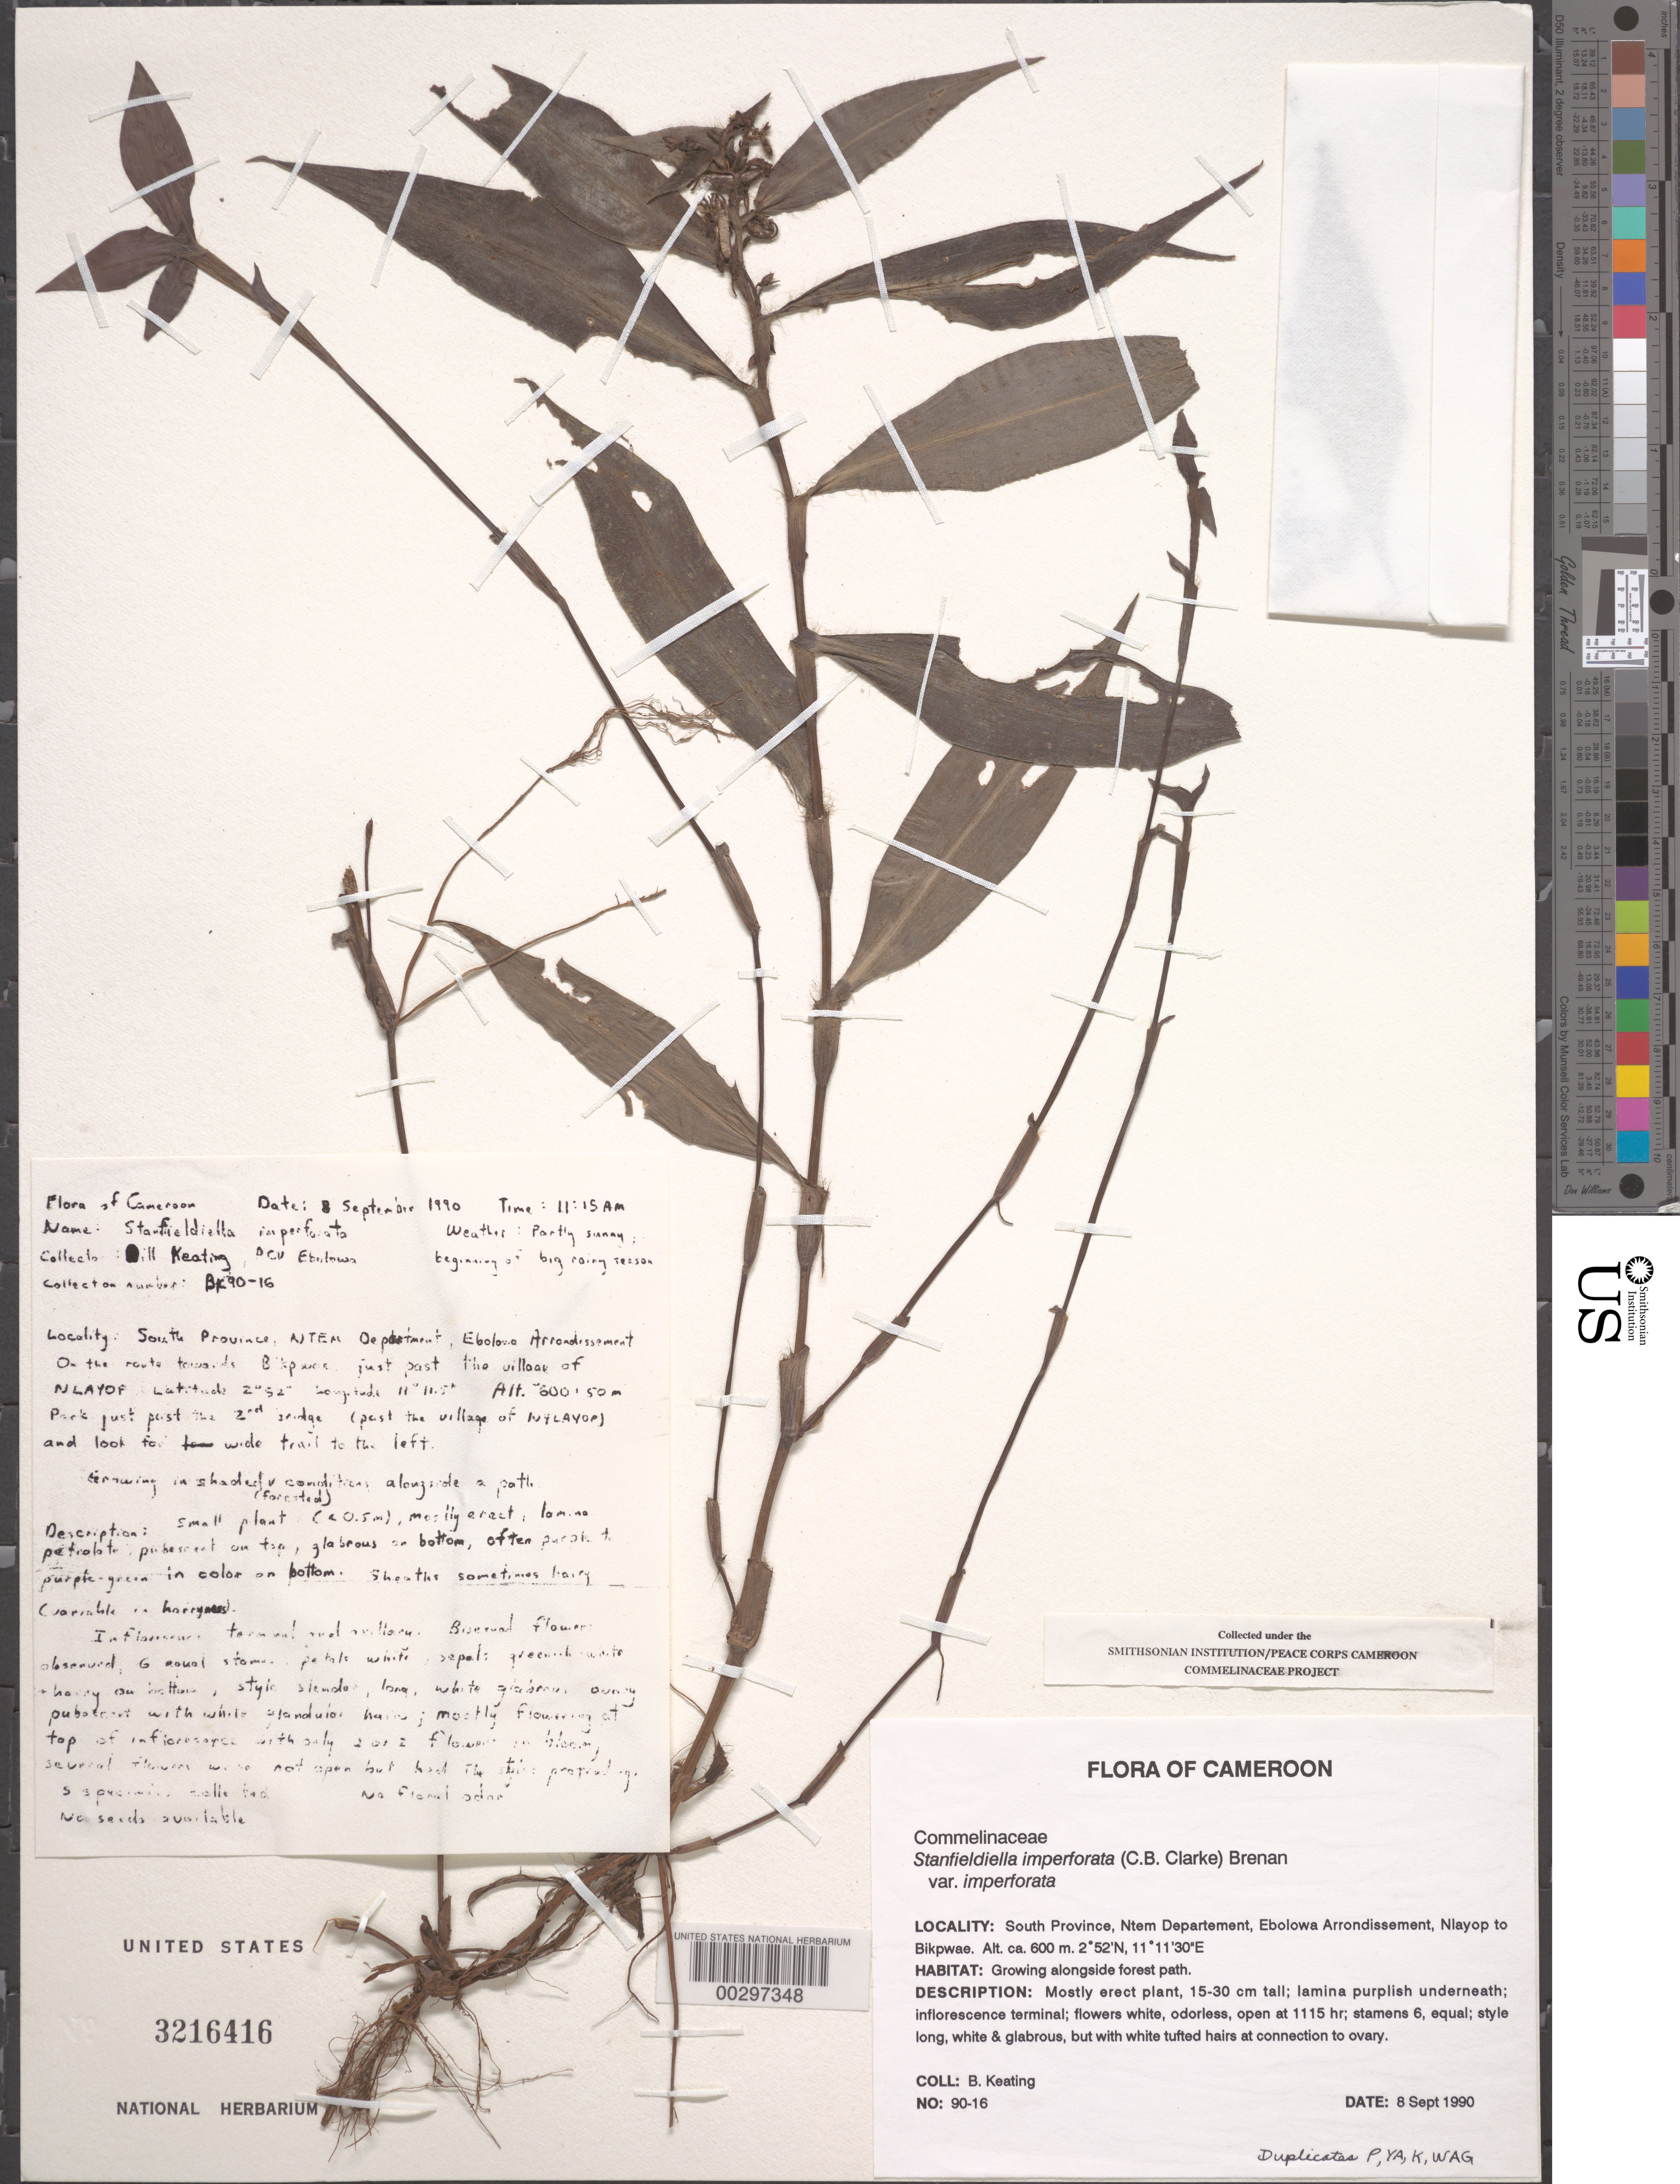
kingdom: Plantae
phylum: Tracheophyta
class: Liliopsida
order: Commelinales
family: Commelinaceae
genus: Stanfieldiella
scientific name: Stanfieldiella imperforata var. imperforata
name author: (C.B. Clarke) Brenan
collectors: B. Keating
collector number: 90-16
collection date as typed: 08 Sep 1990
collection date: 1990-09-08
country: Cameroon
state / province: Sud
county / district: Ntem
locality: Ntem, ebolowa arrondissement, edou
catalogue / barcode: US 3216416